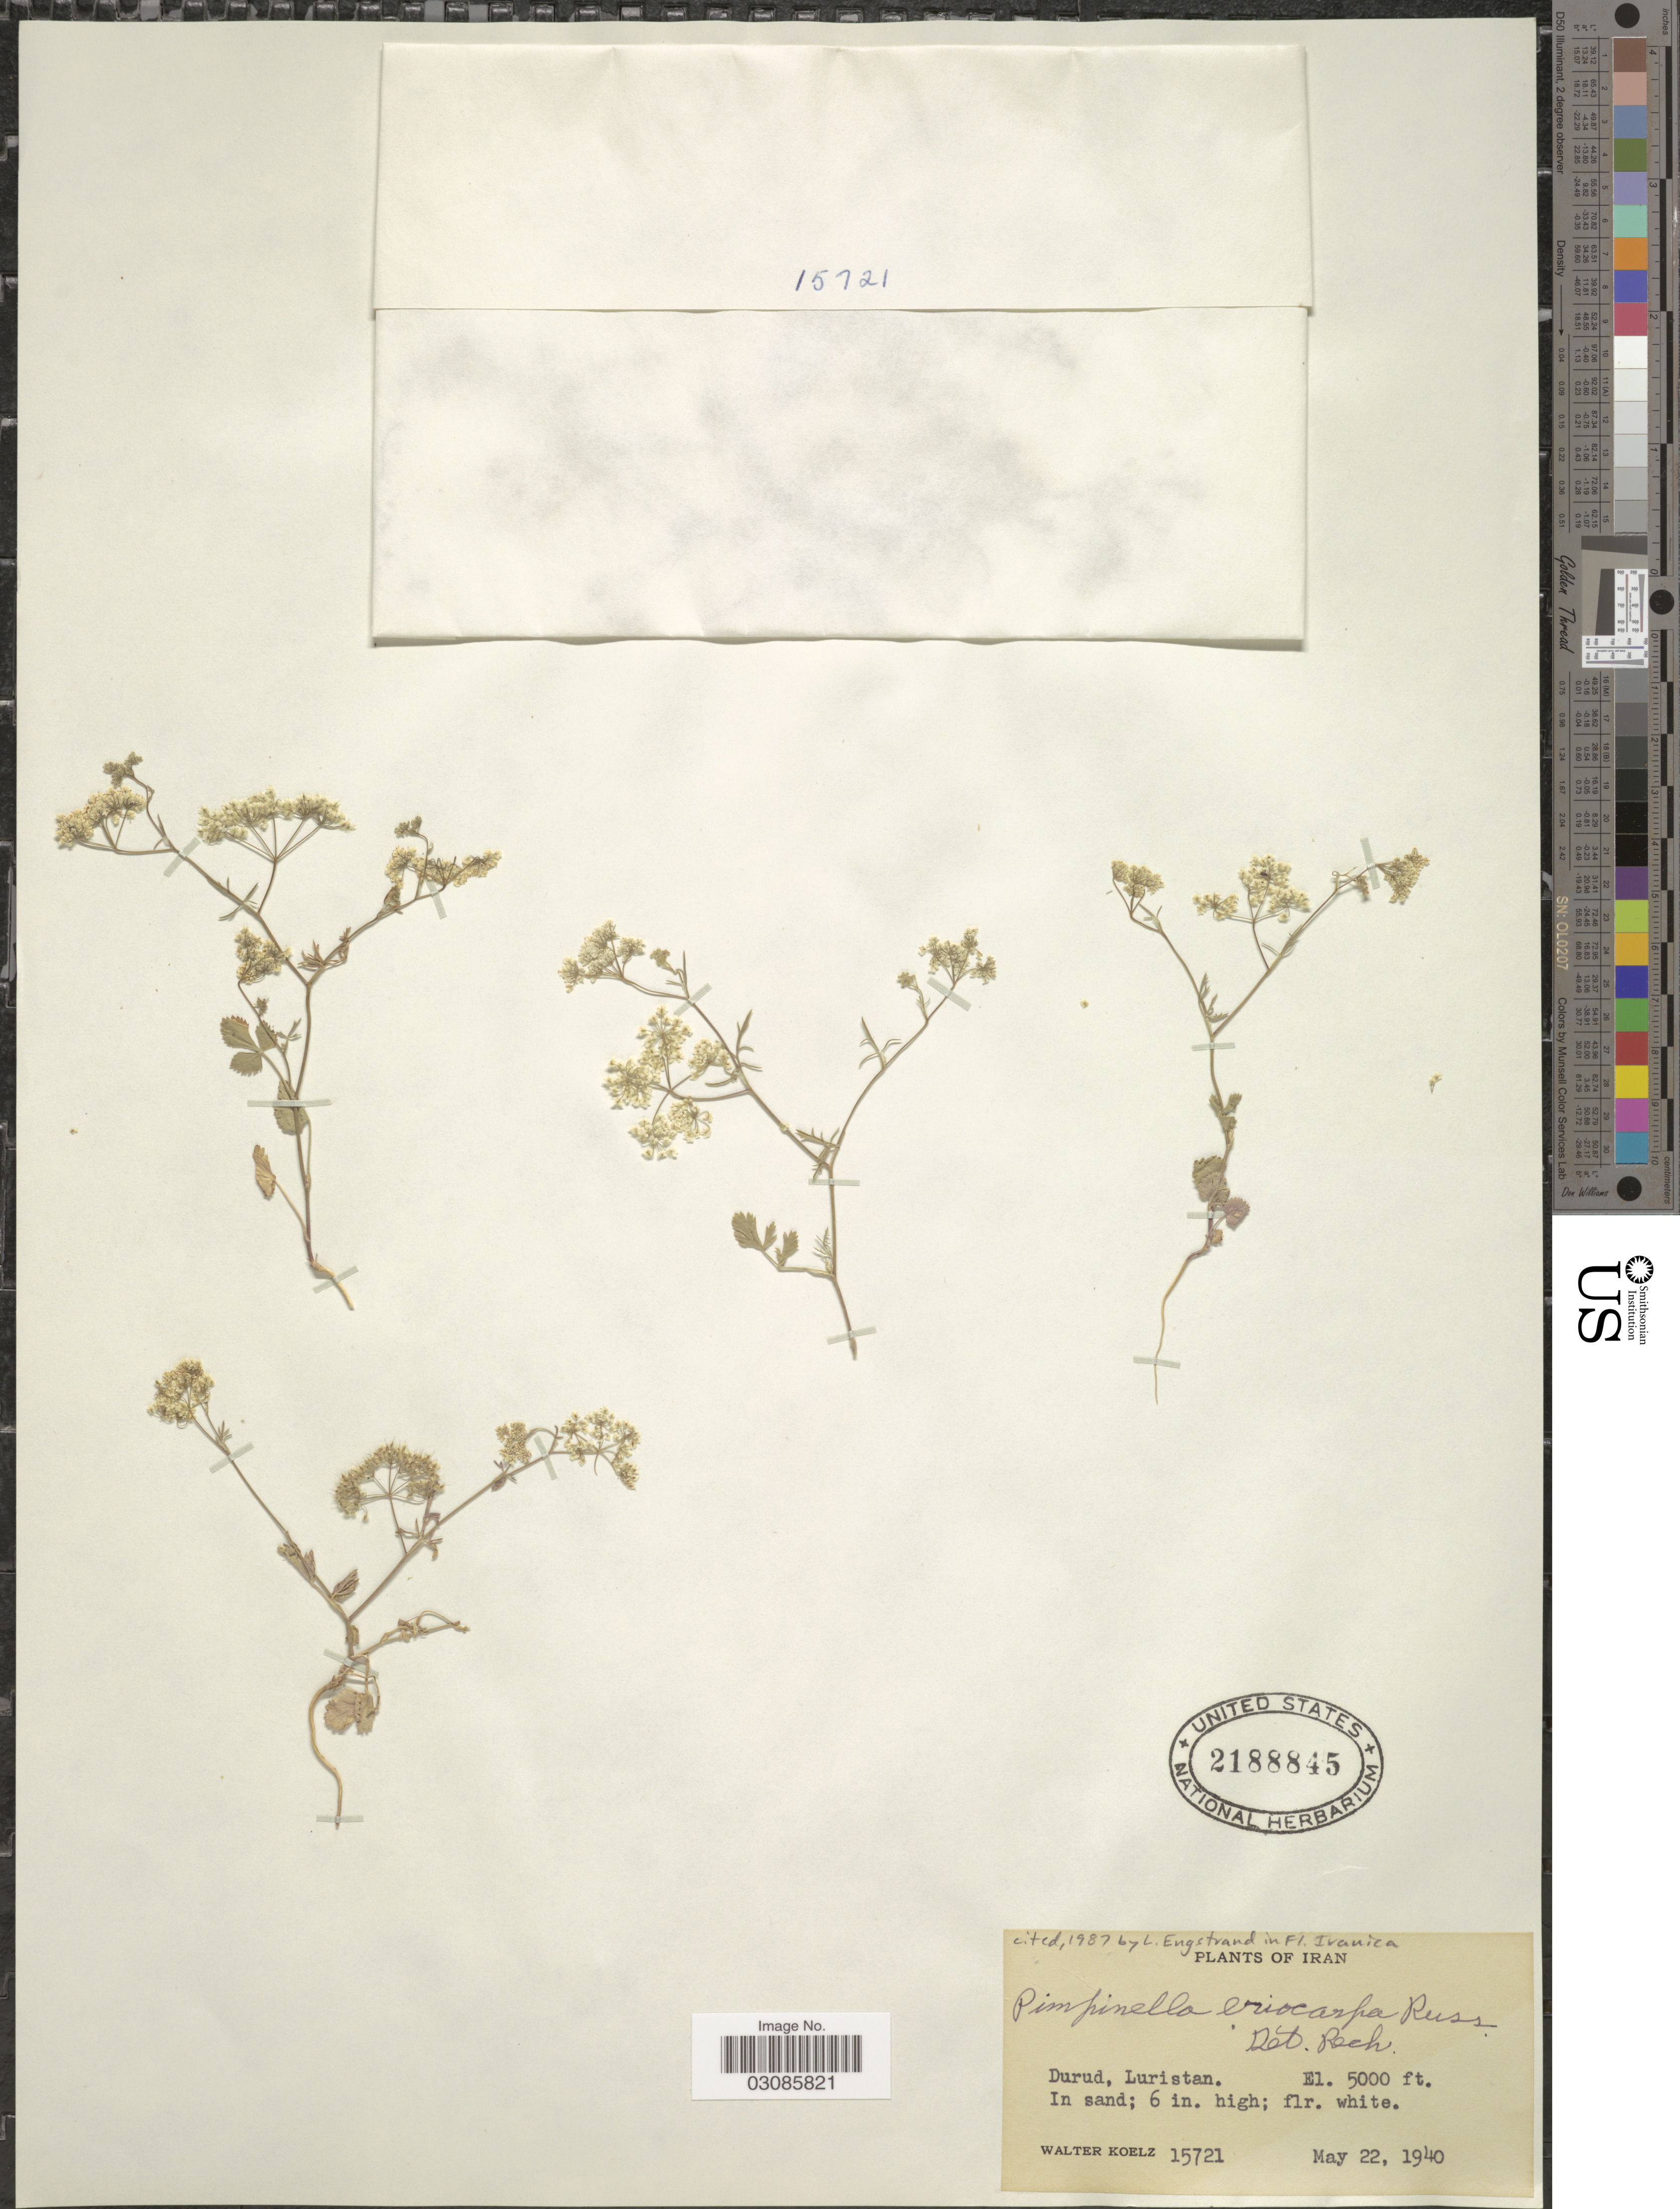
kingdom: Plantae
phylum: Tracheophyta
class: Magnoliopsida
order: Apiales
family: Apiaceae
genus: Pimpinella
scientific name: Pimpinella eriocarpa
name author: Banks & Sol.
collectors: W. N. Koelz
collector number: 15721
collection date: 1940-05-22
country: Iran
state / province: Lorestan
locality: Durud, Luristan.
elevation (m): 1524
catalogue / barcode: US 2188845